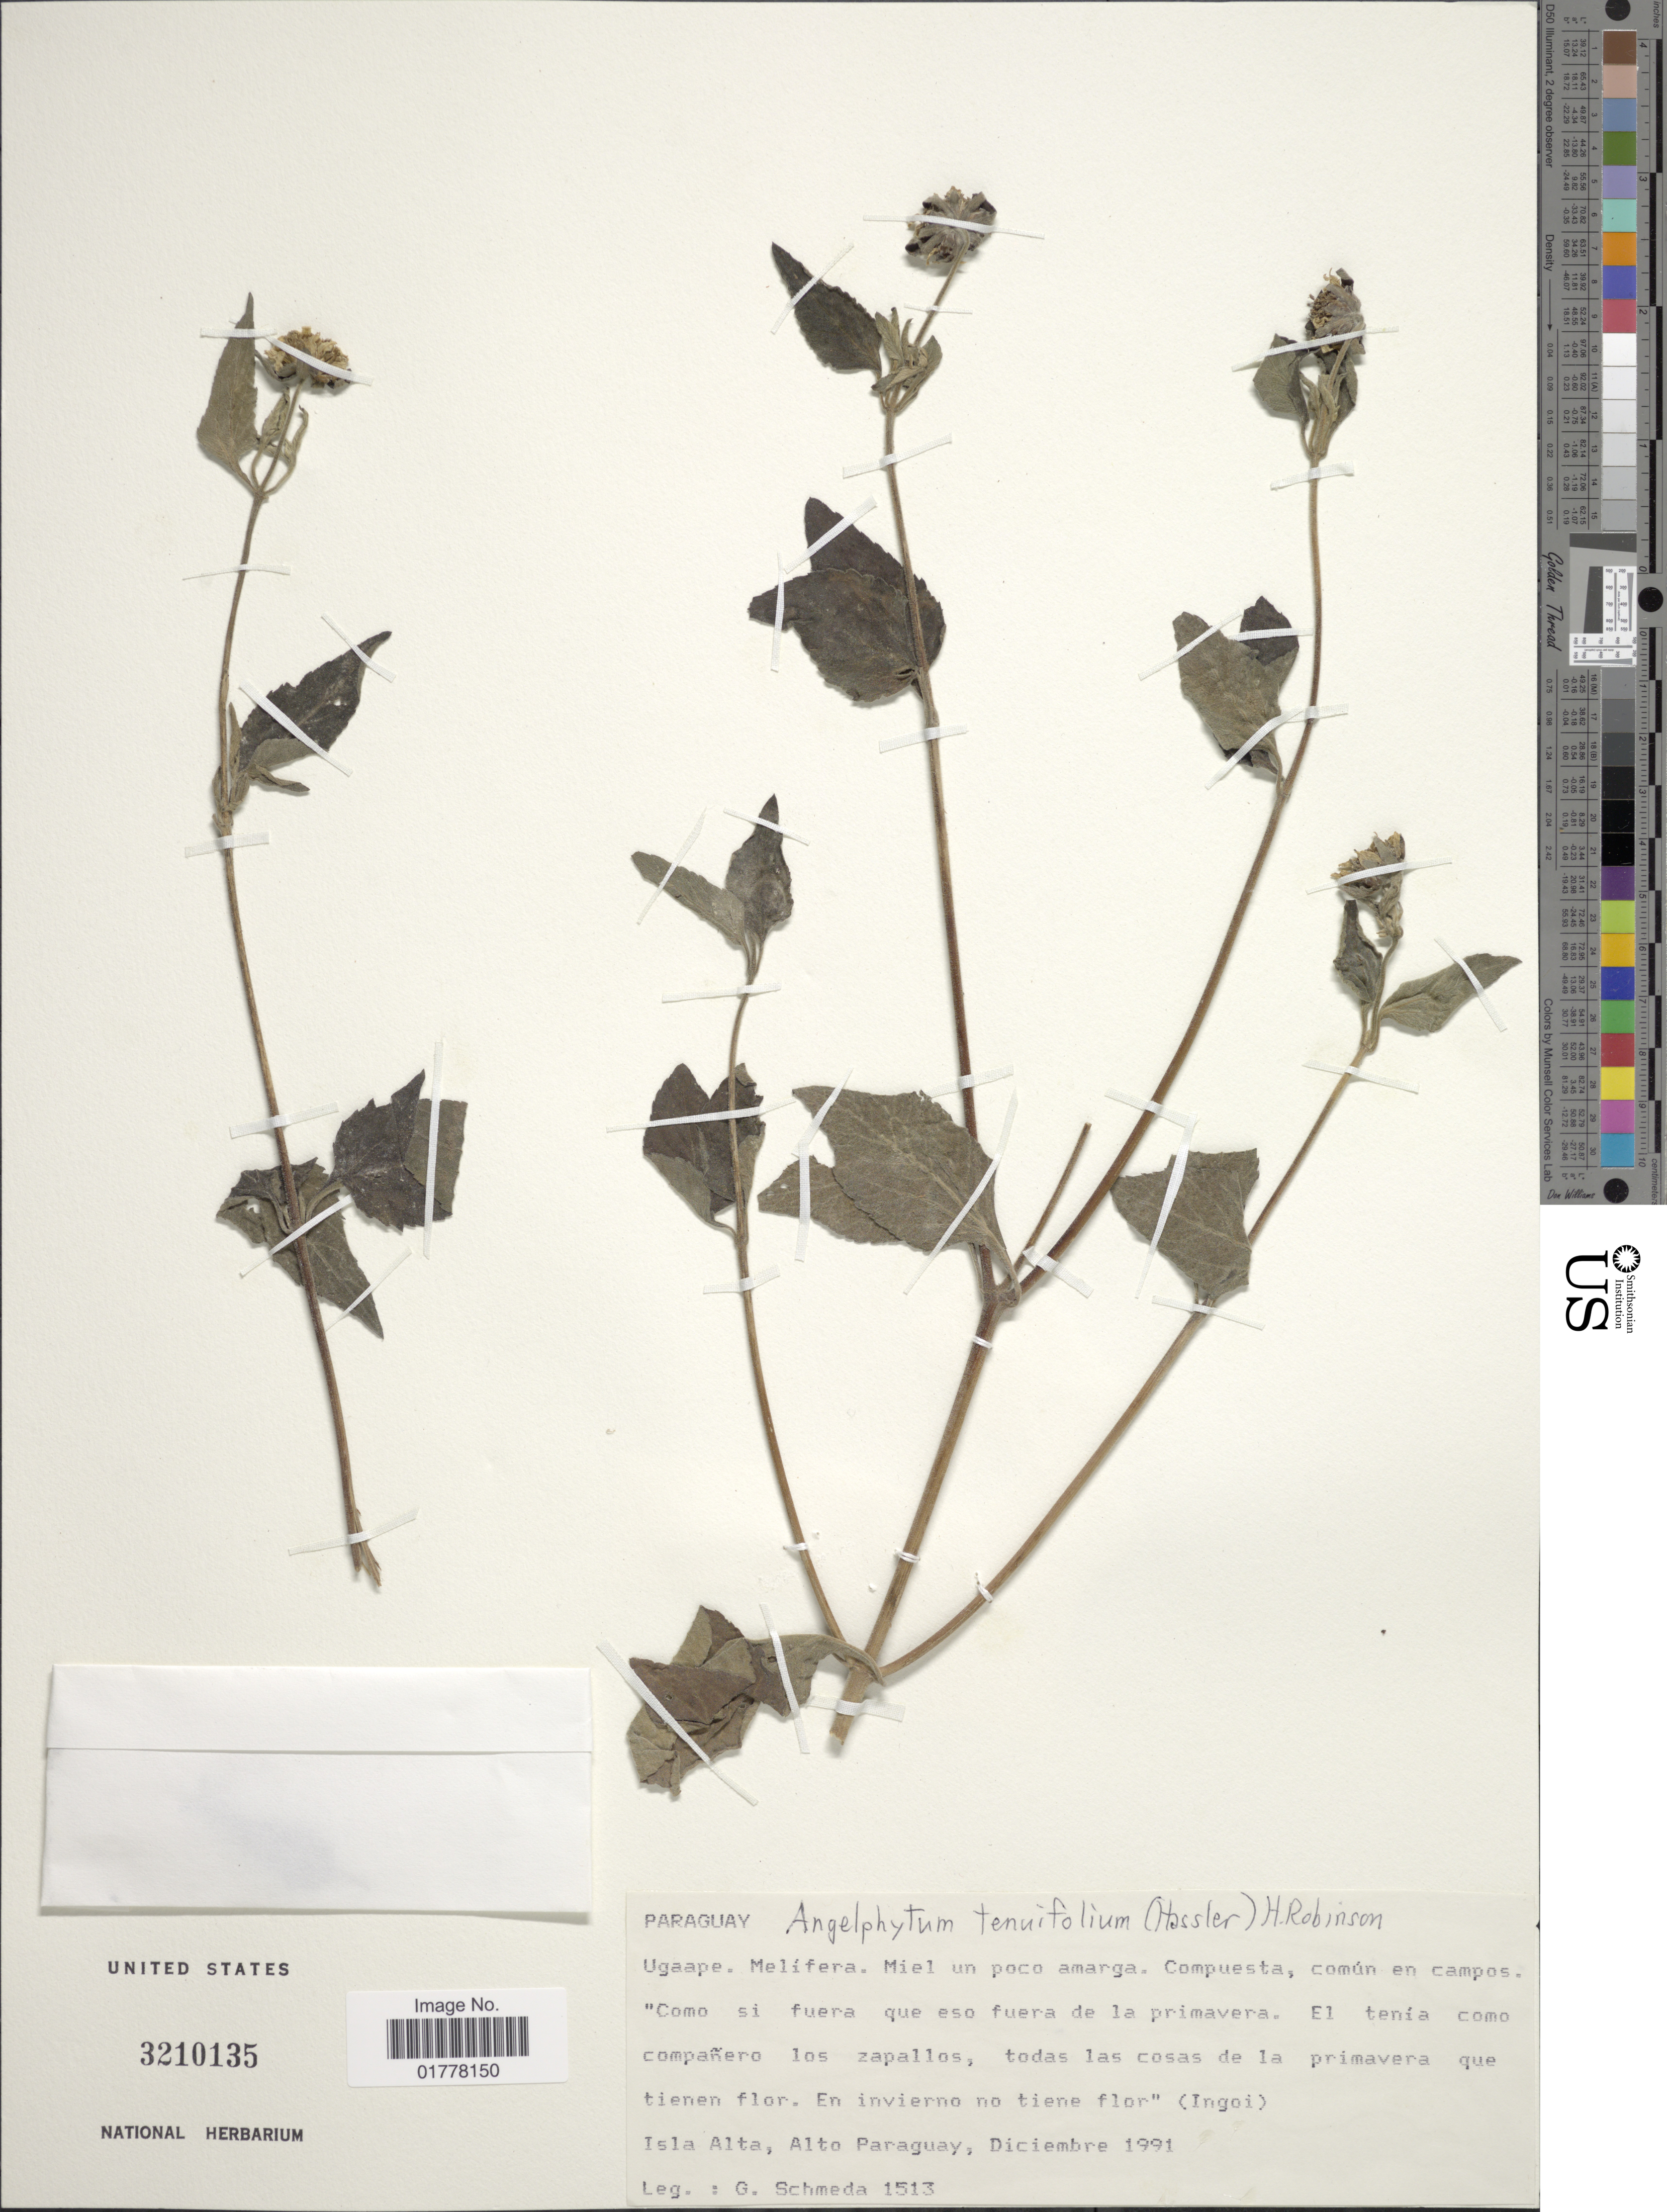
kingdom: Plantae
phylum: Tracheophyta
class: Magnoliopsida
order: Asterales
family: Asteraceae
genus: Angelphytum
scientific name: Angelphytum tenuifolia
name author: (Hassl.) H. Rob.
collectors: G. Schmeda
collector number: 1513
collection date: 1991-12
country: Paraguay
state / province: Alto Paraguay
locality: Isla Alta, Alto Paraguay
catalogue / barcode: US 3210135